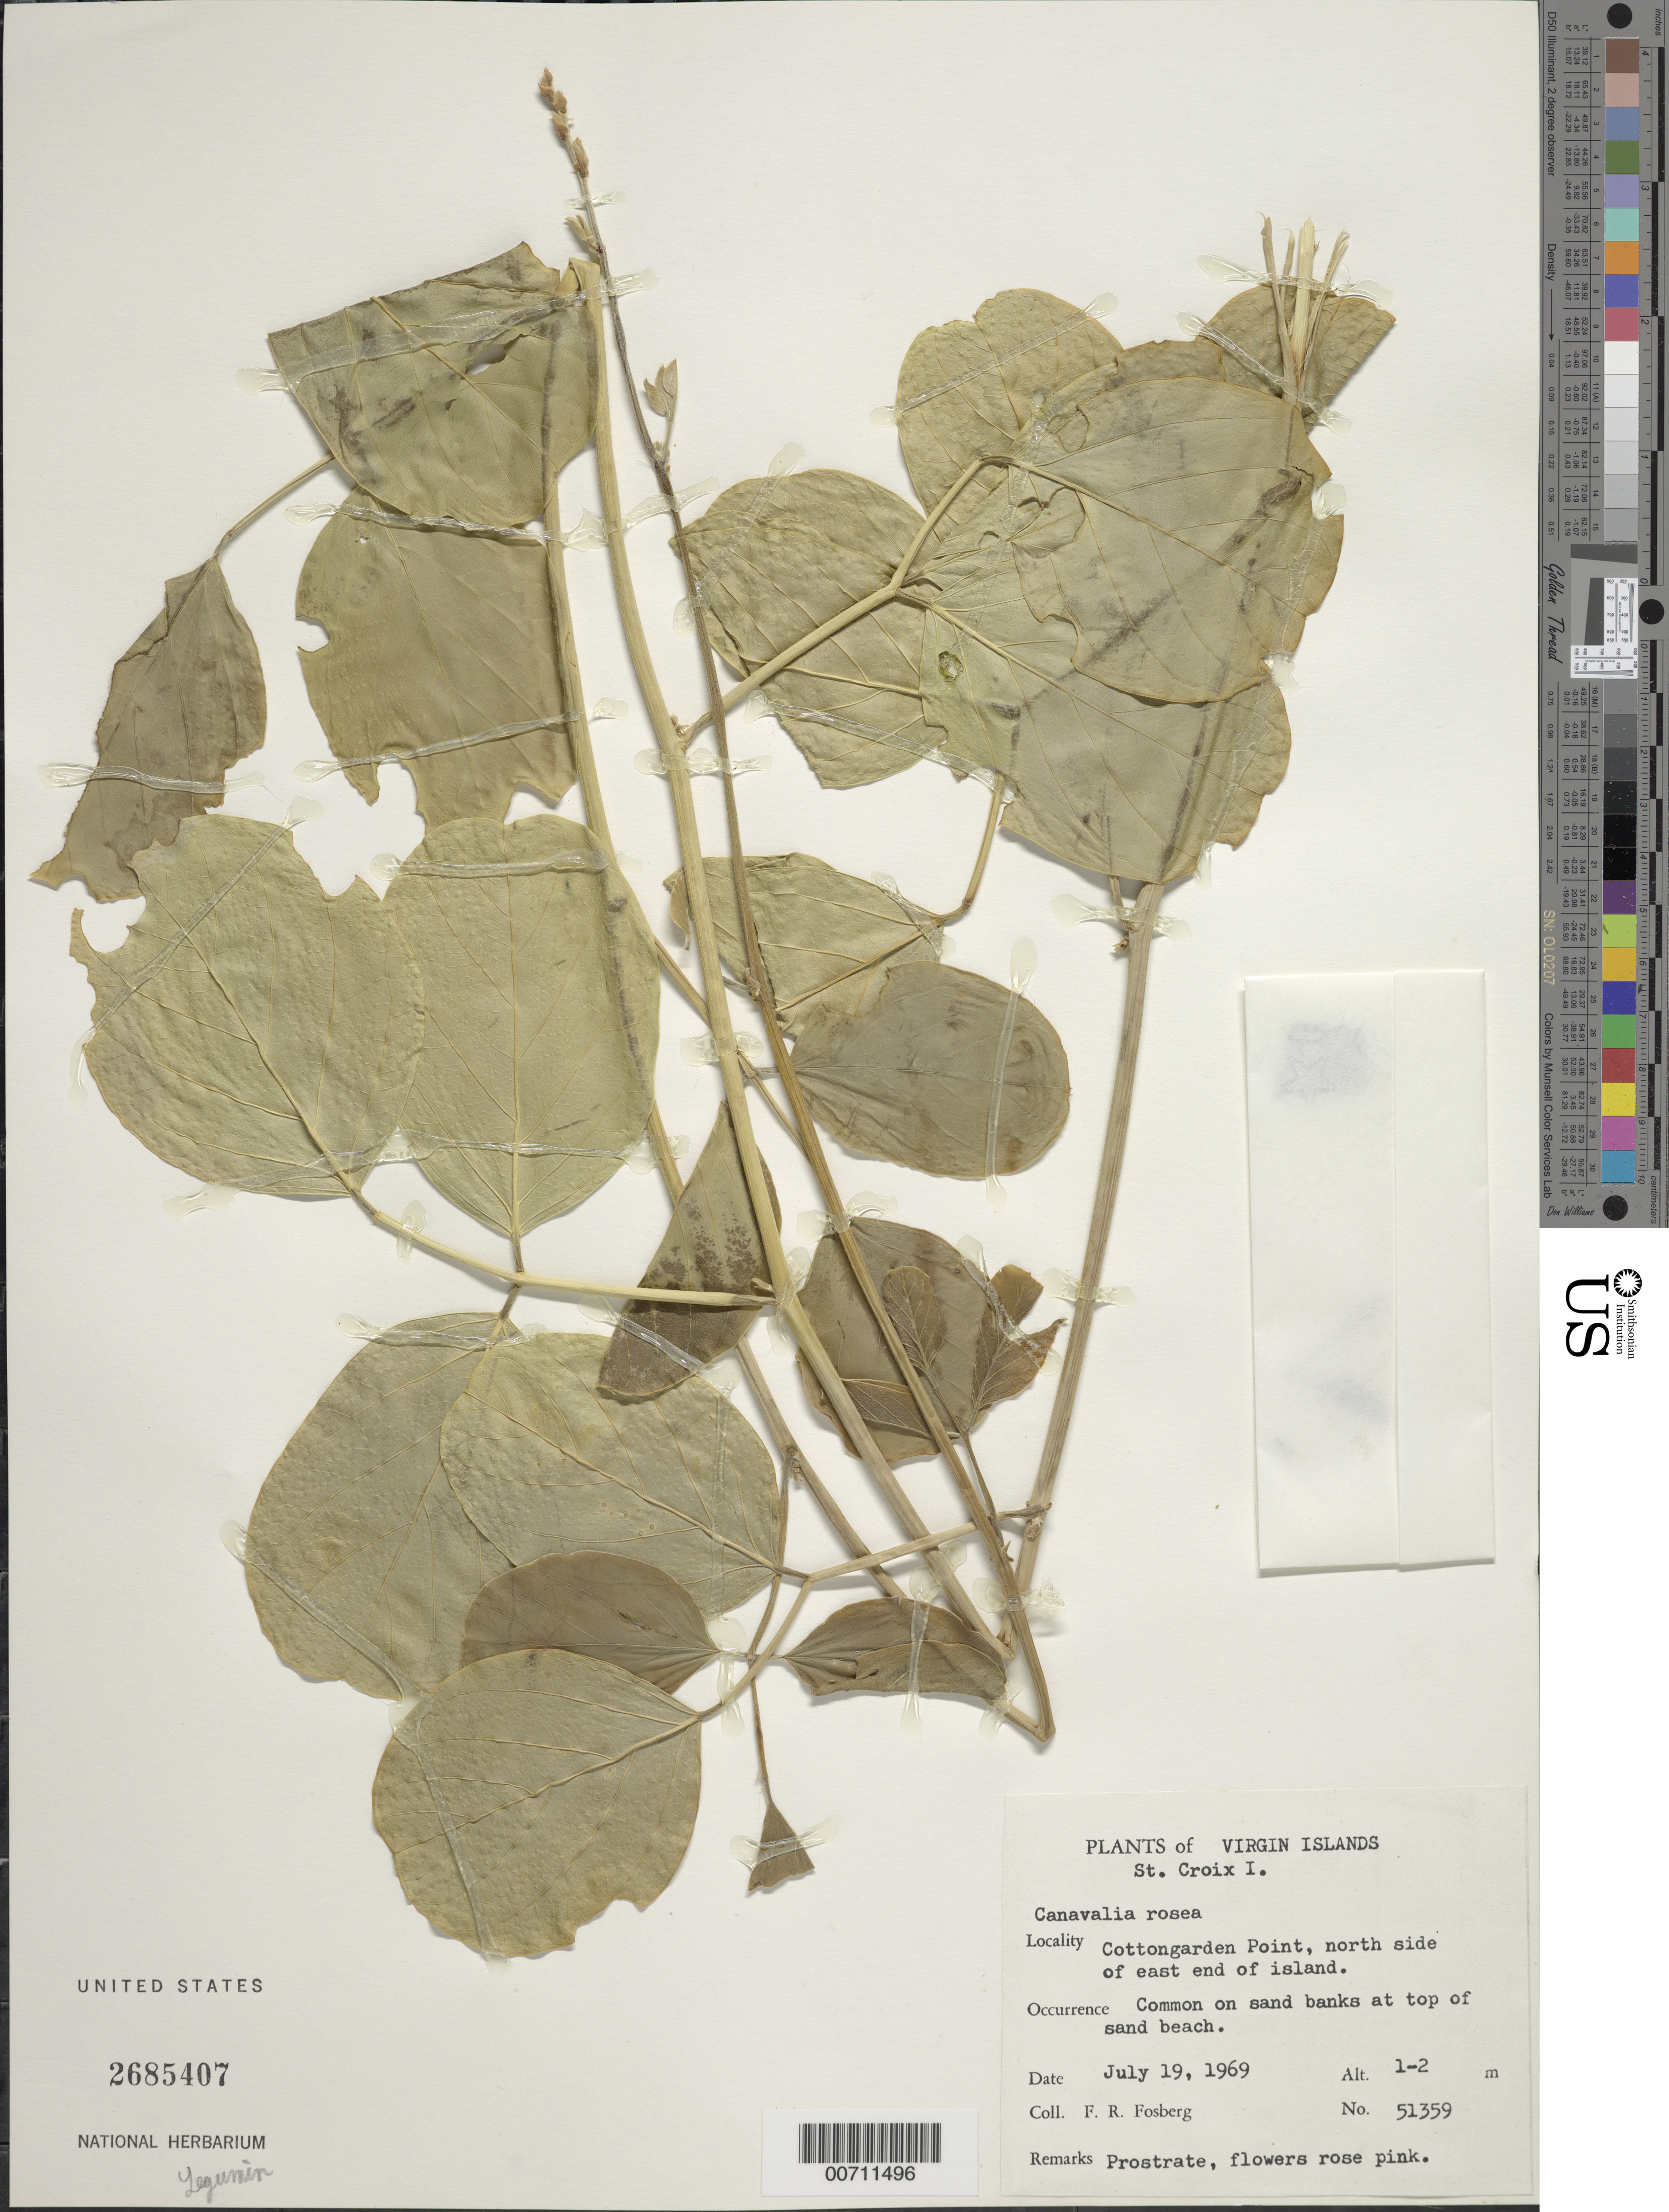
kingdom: Plantae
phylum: Tracheophyta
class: Magnoliopsida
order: Fabales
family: Fabaceae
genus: Canavalia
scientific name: Canavalia rosea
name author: (Sw.) DC.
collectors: F. R. Fosberg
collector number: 51359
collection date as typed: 19 Jul 1969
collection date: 1969-07-19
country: U.S. Virgin Islands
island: St. Croix Island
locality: Cottongarden Point, N side of East End of Island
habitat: On sand banks at top of sand beach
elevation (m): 1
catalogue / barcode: US 2685407